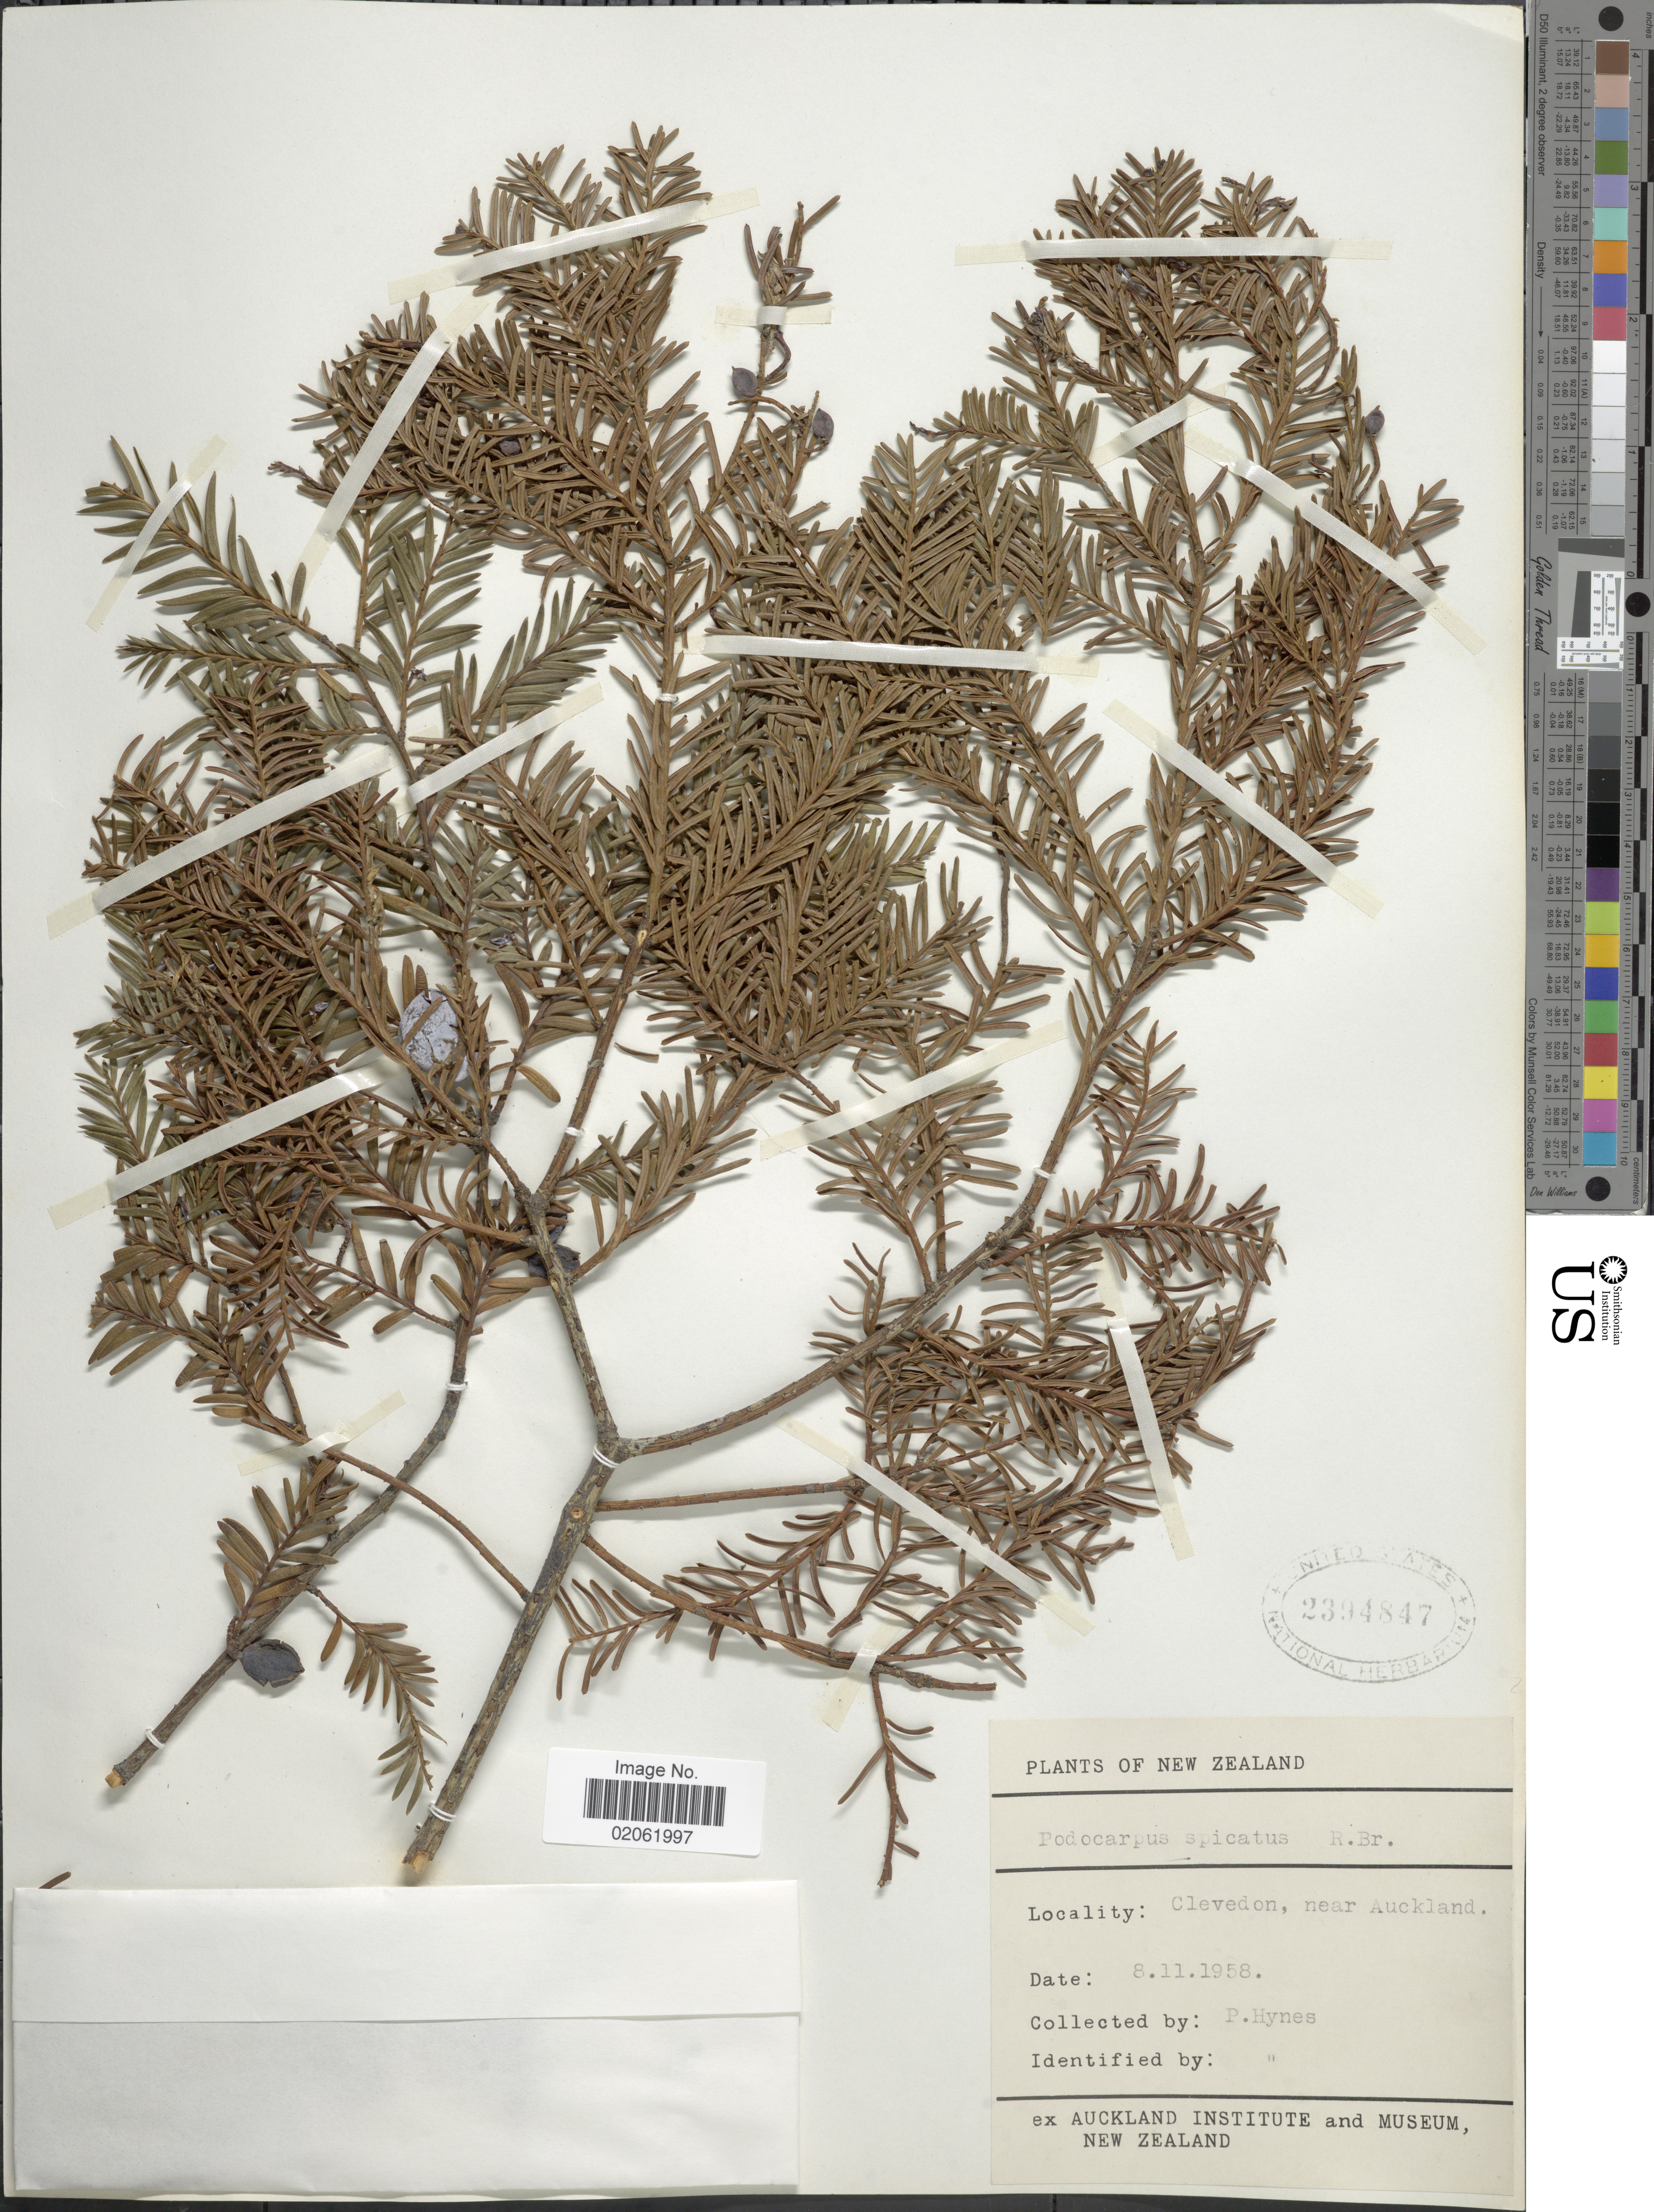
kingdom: Plantae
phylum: Tracheophyta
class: Pinopsida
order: Pinales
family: Podocarpaceae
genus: Podocarpus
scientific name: Podocarpus spicatus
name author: R. Br.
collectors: P. Hynes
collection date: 1958-11-08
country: New Zealand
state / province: Auckland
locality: Clevedon, near Auckland.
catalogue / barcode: US 2394847